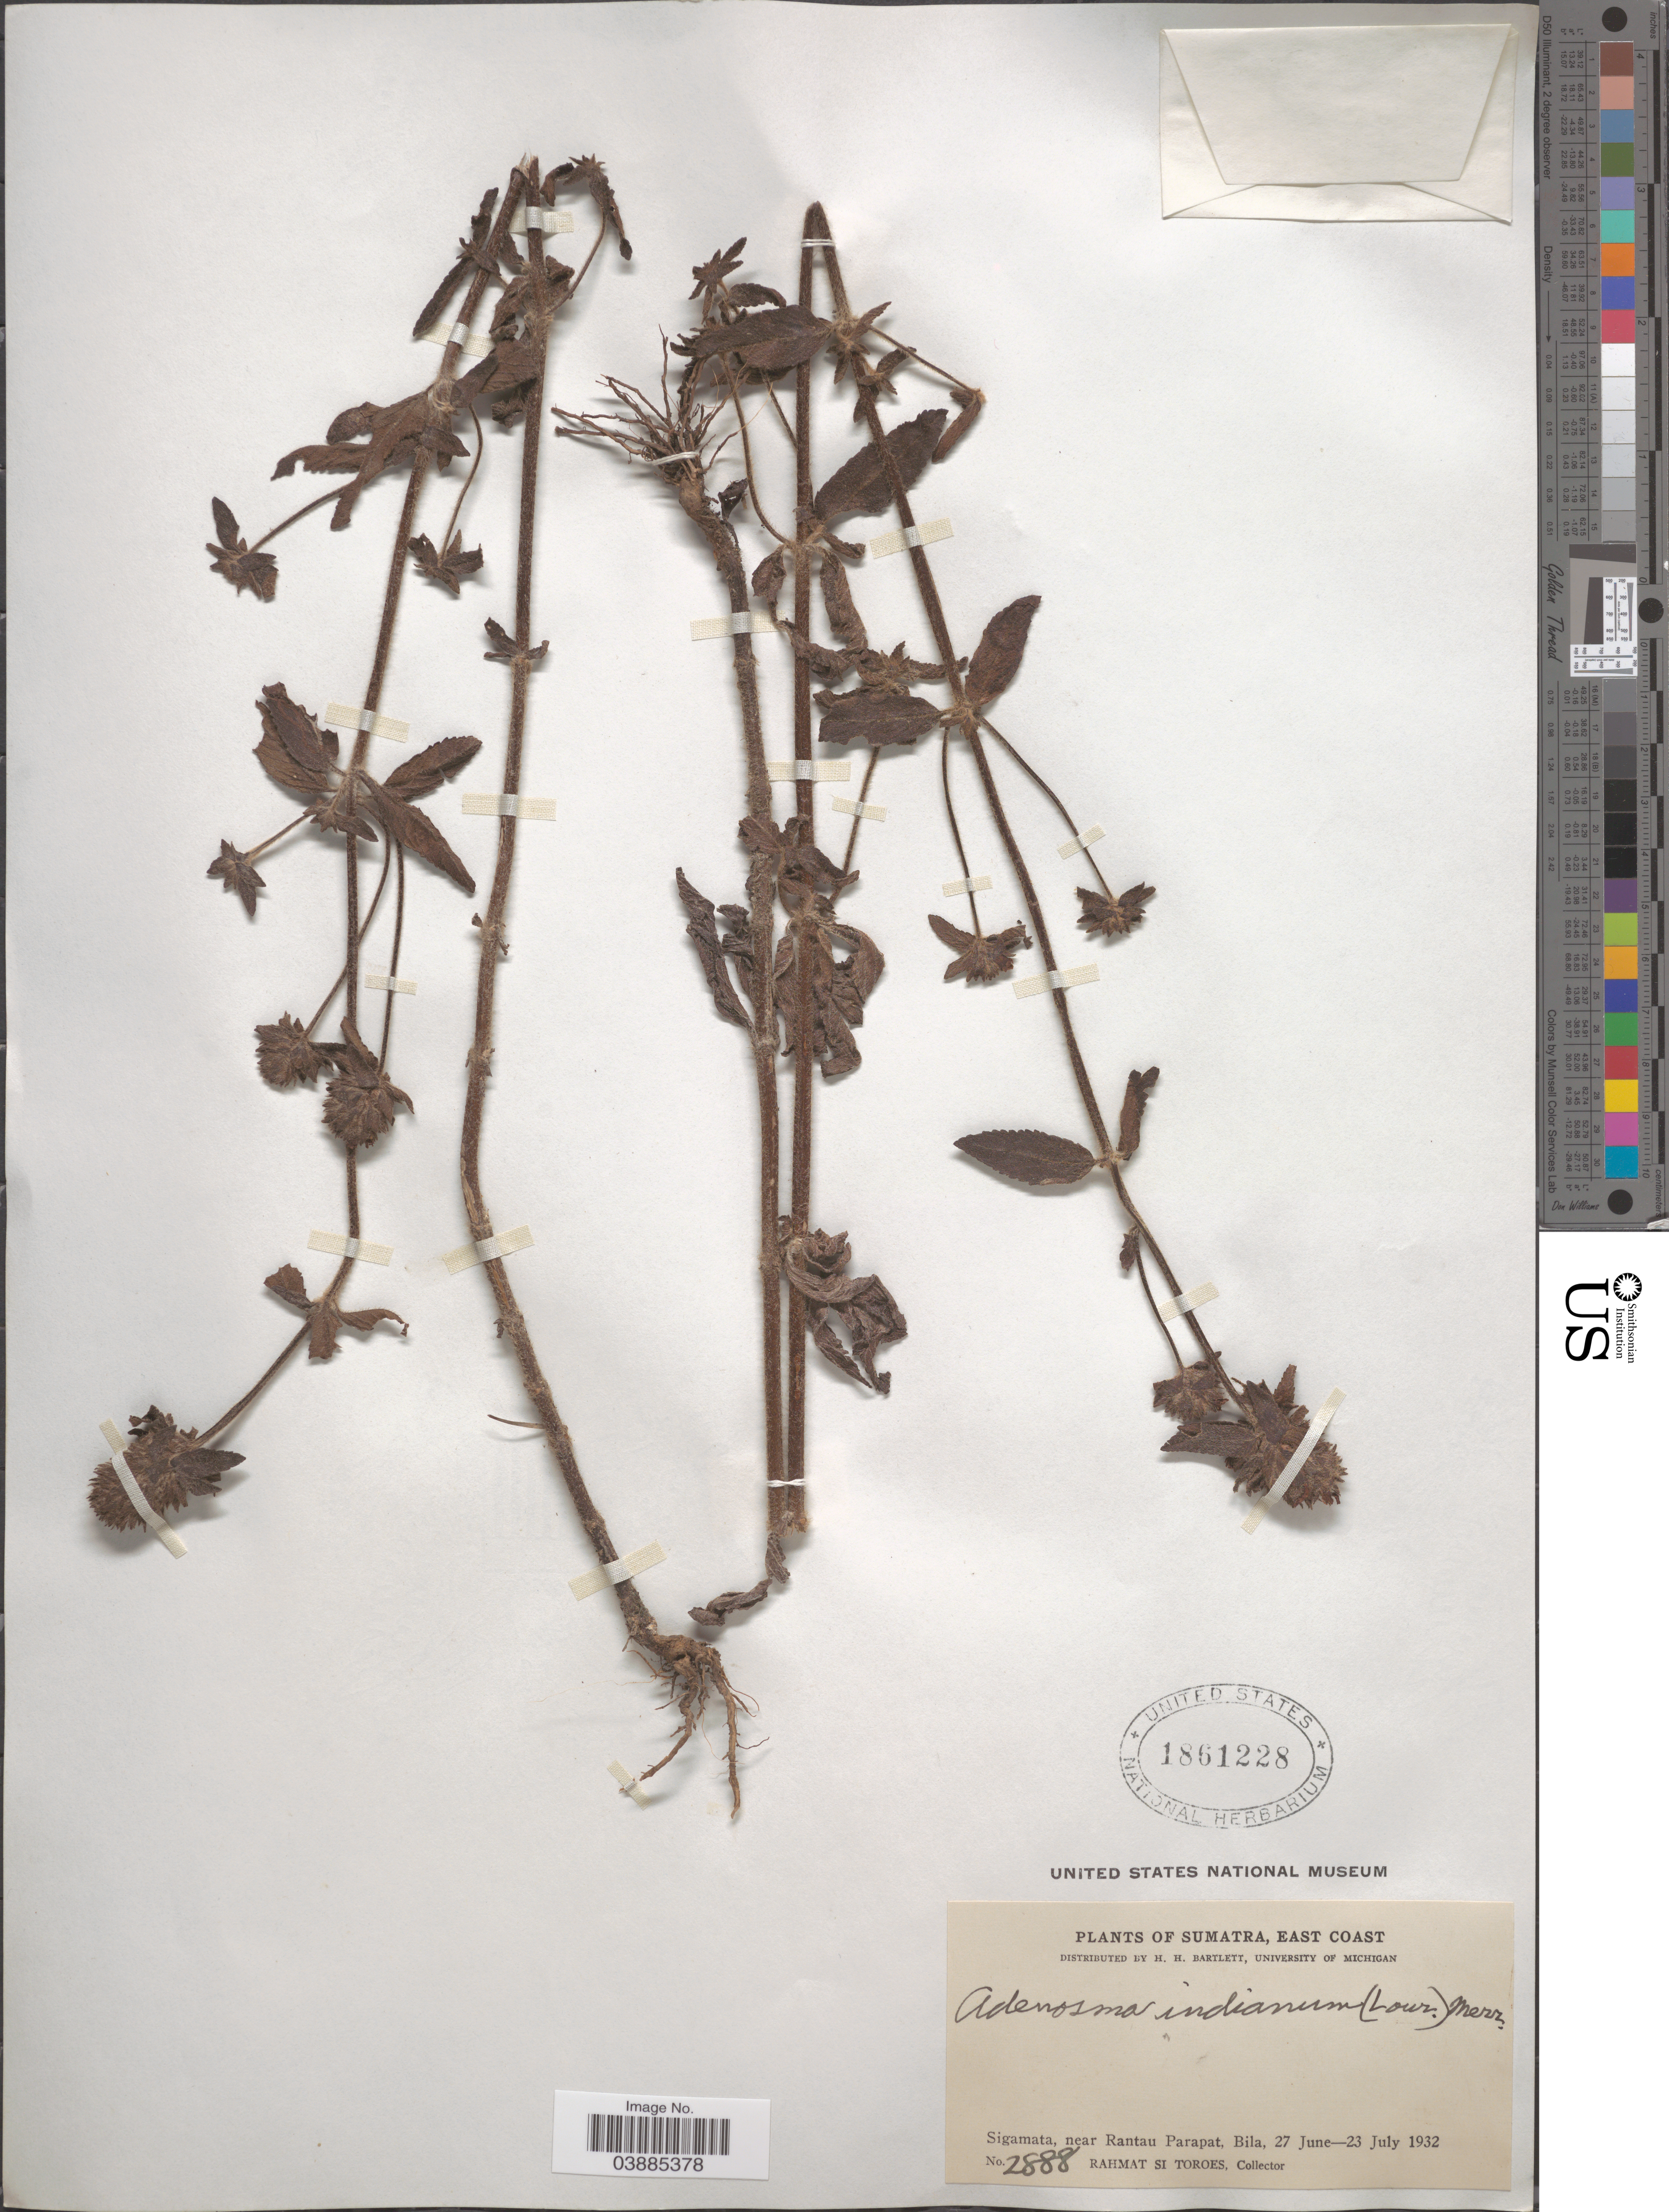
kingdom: Plantae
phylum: Tracheophyta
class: Magnoliopsida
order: Lamiales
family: Plantaginaceae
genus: Adenosma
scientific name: Adenosma indianum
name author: (Lour.) Merr.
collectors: Rahmat Si Boeea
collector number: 2888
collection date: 1932-06-27/1932-07-23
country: Indonesia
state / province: Sumatra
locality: East Coast. Sigamata, near Rantau Parapat, Bila.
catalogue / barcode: US 1861228